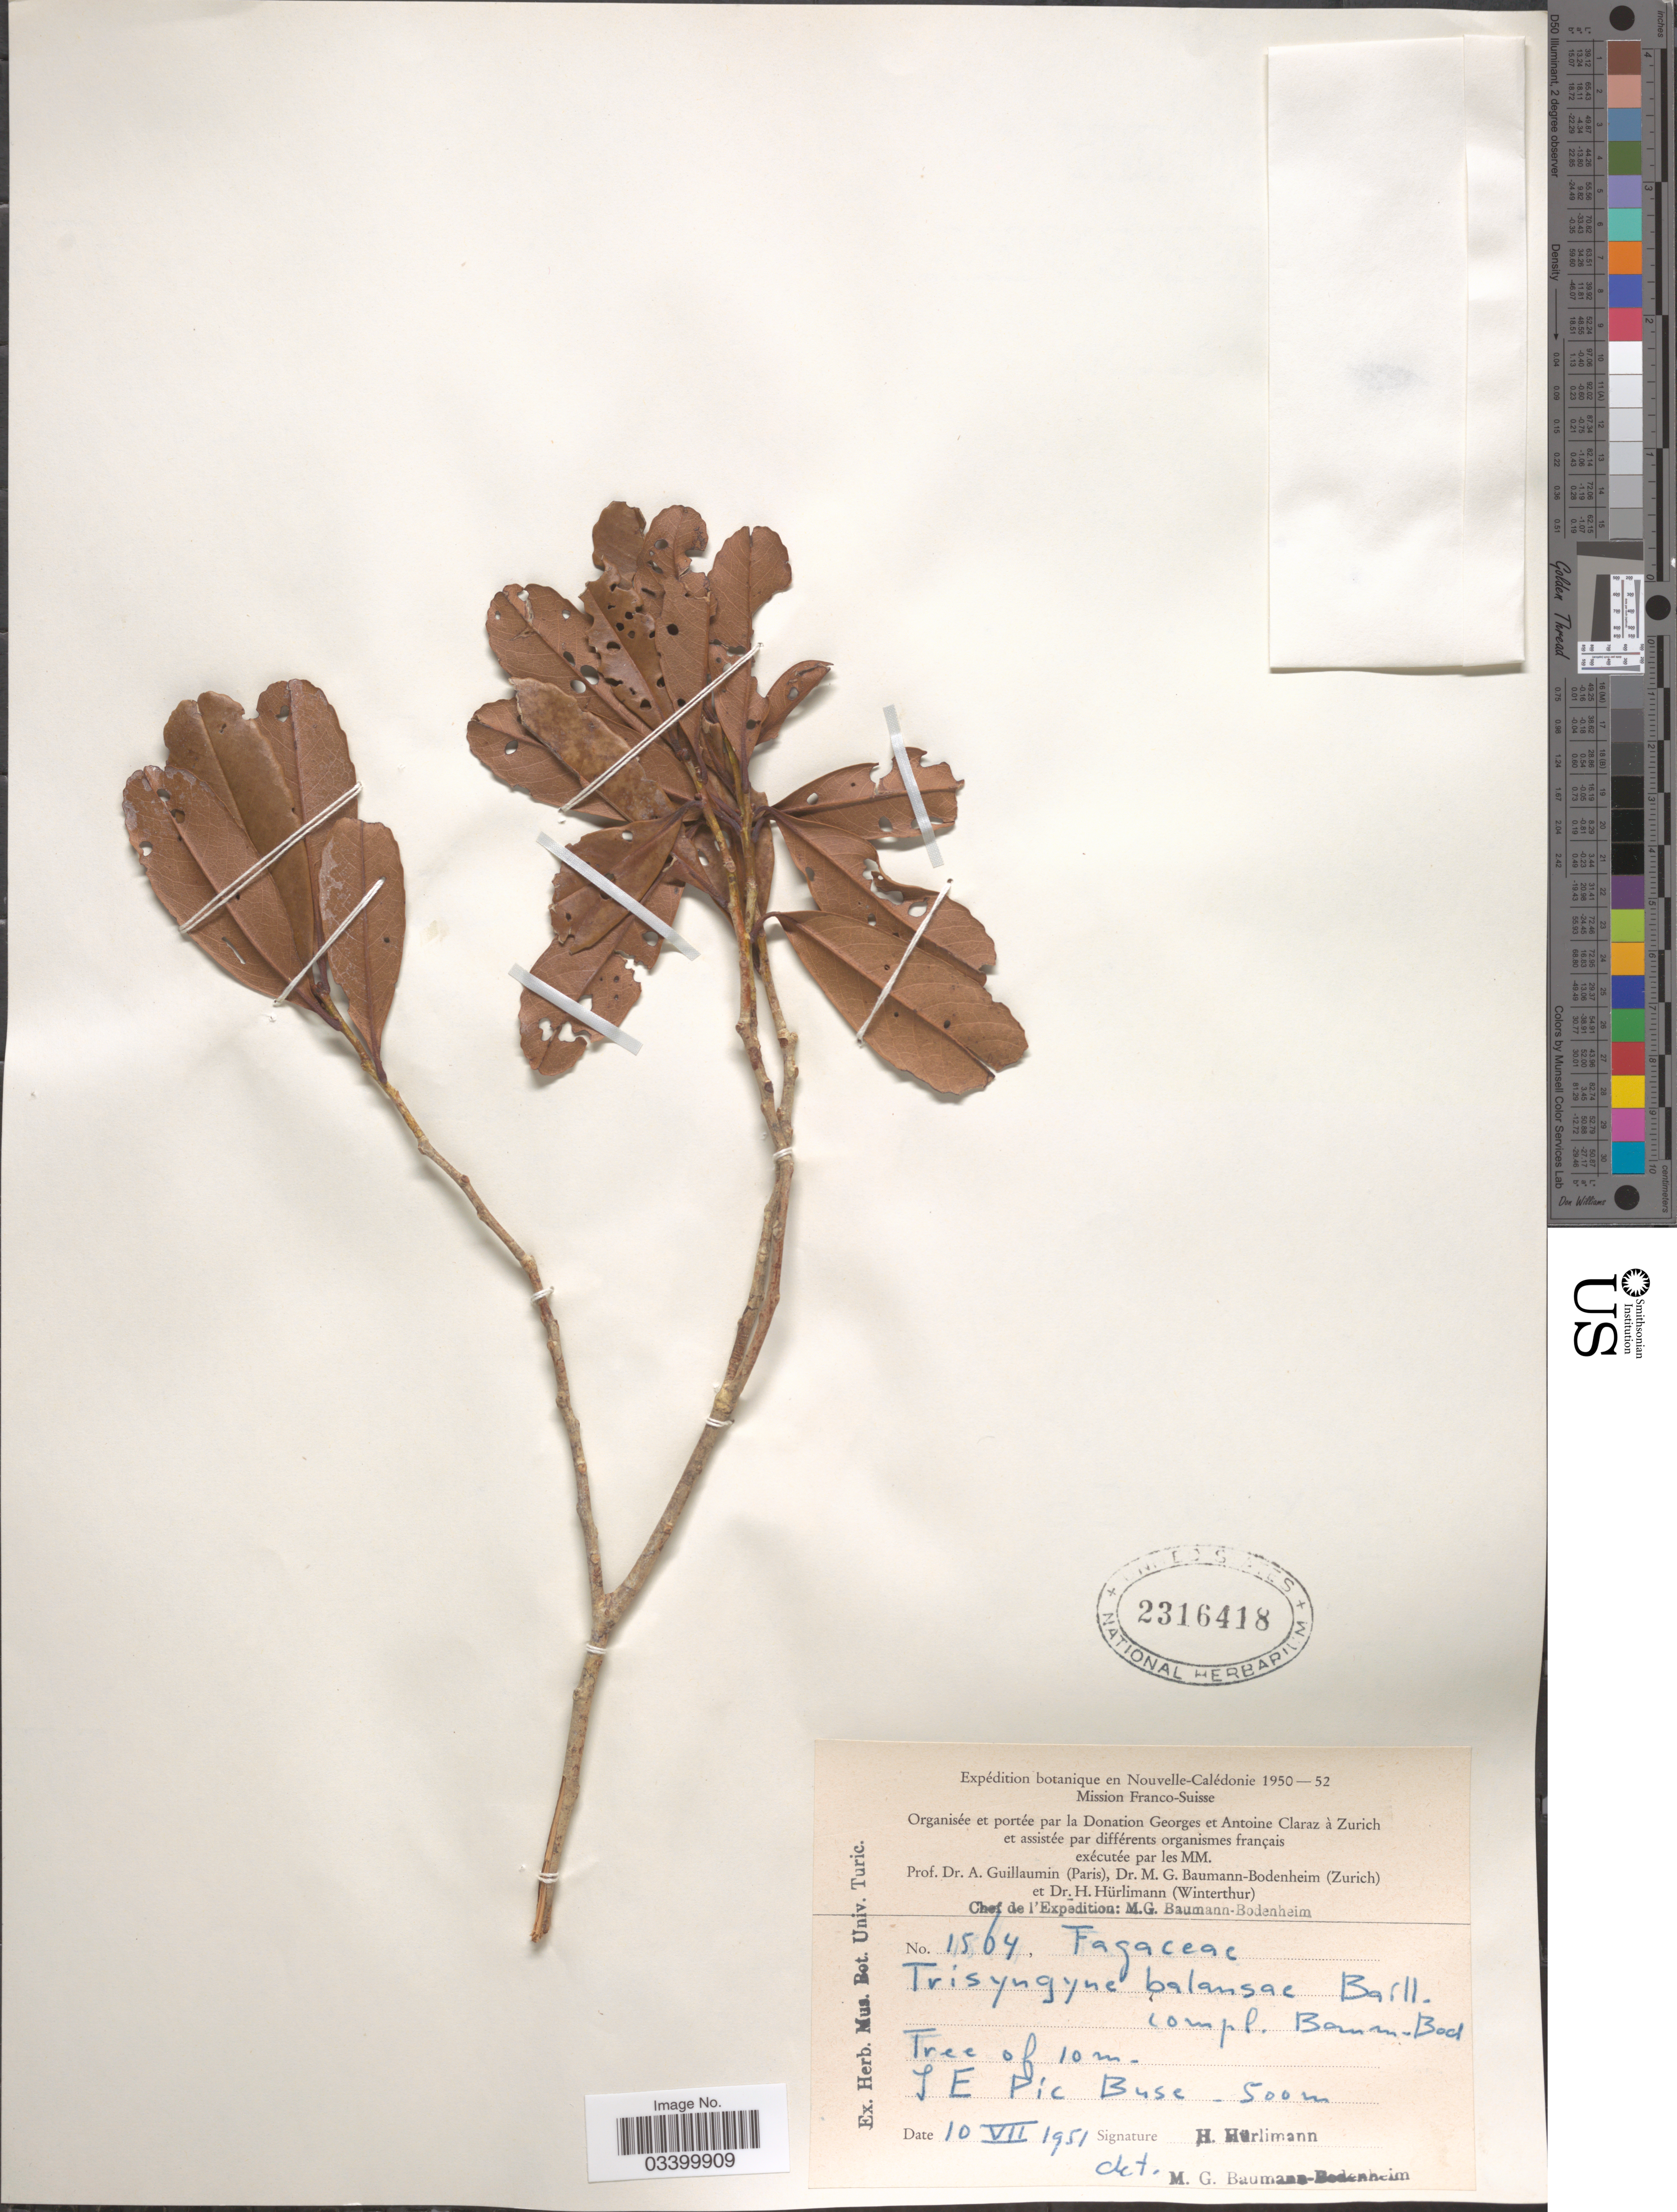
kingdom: Plantae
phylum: Tracheophyta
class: Magnoliopsida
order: Fagales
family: Nothofagaceae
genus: Nothofagus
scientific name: Nothofagus balansae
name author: (Baill.) Steenis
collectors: H. Hürlimann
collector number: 1564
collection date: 1951-07-10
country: New Caledonia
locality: Nouvelle-Calédonie. SE [interpreted] Pic Buse.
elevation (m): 500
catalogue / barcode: US 2316418